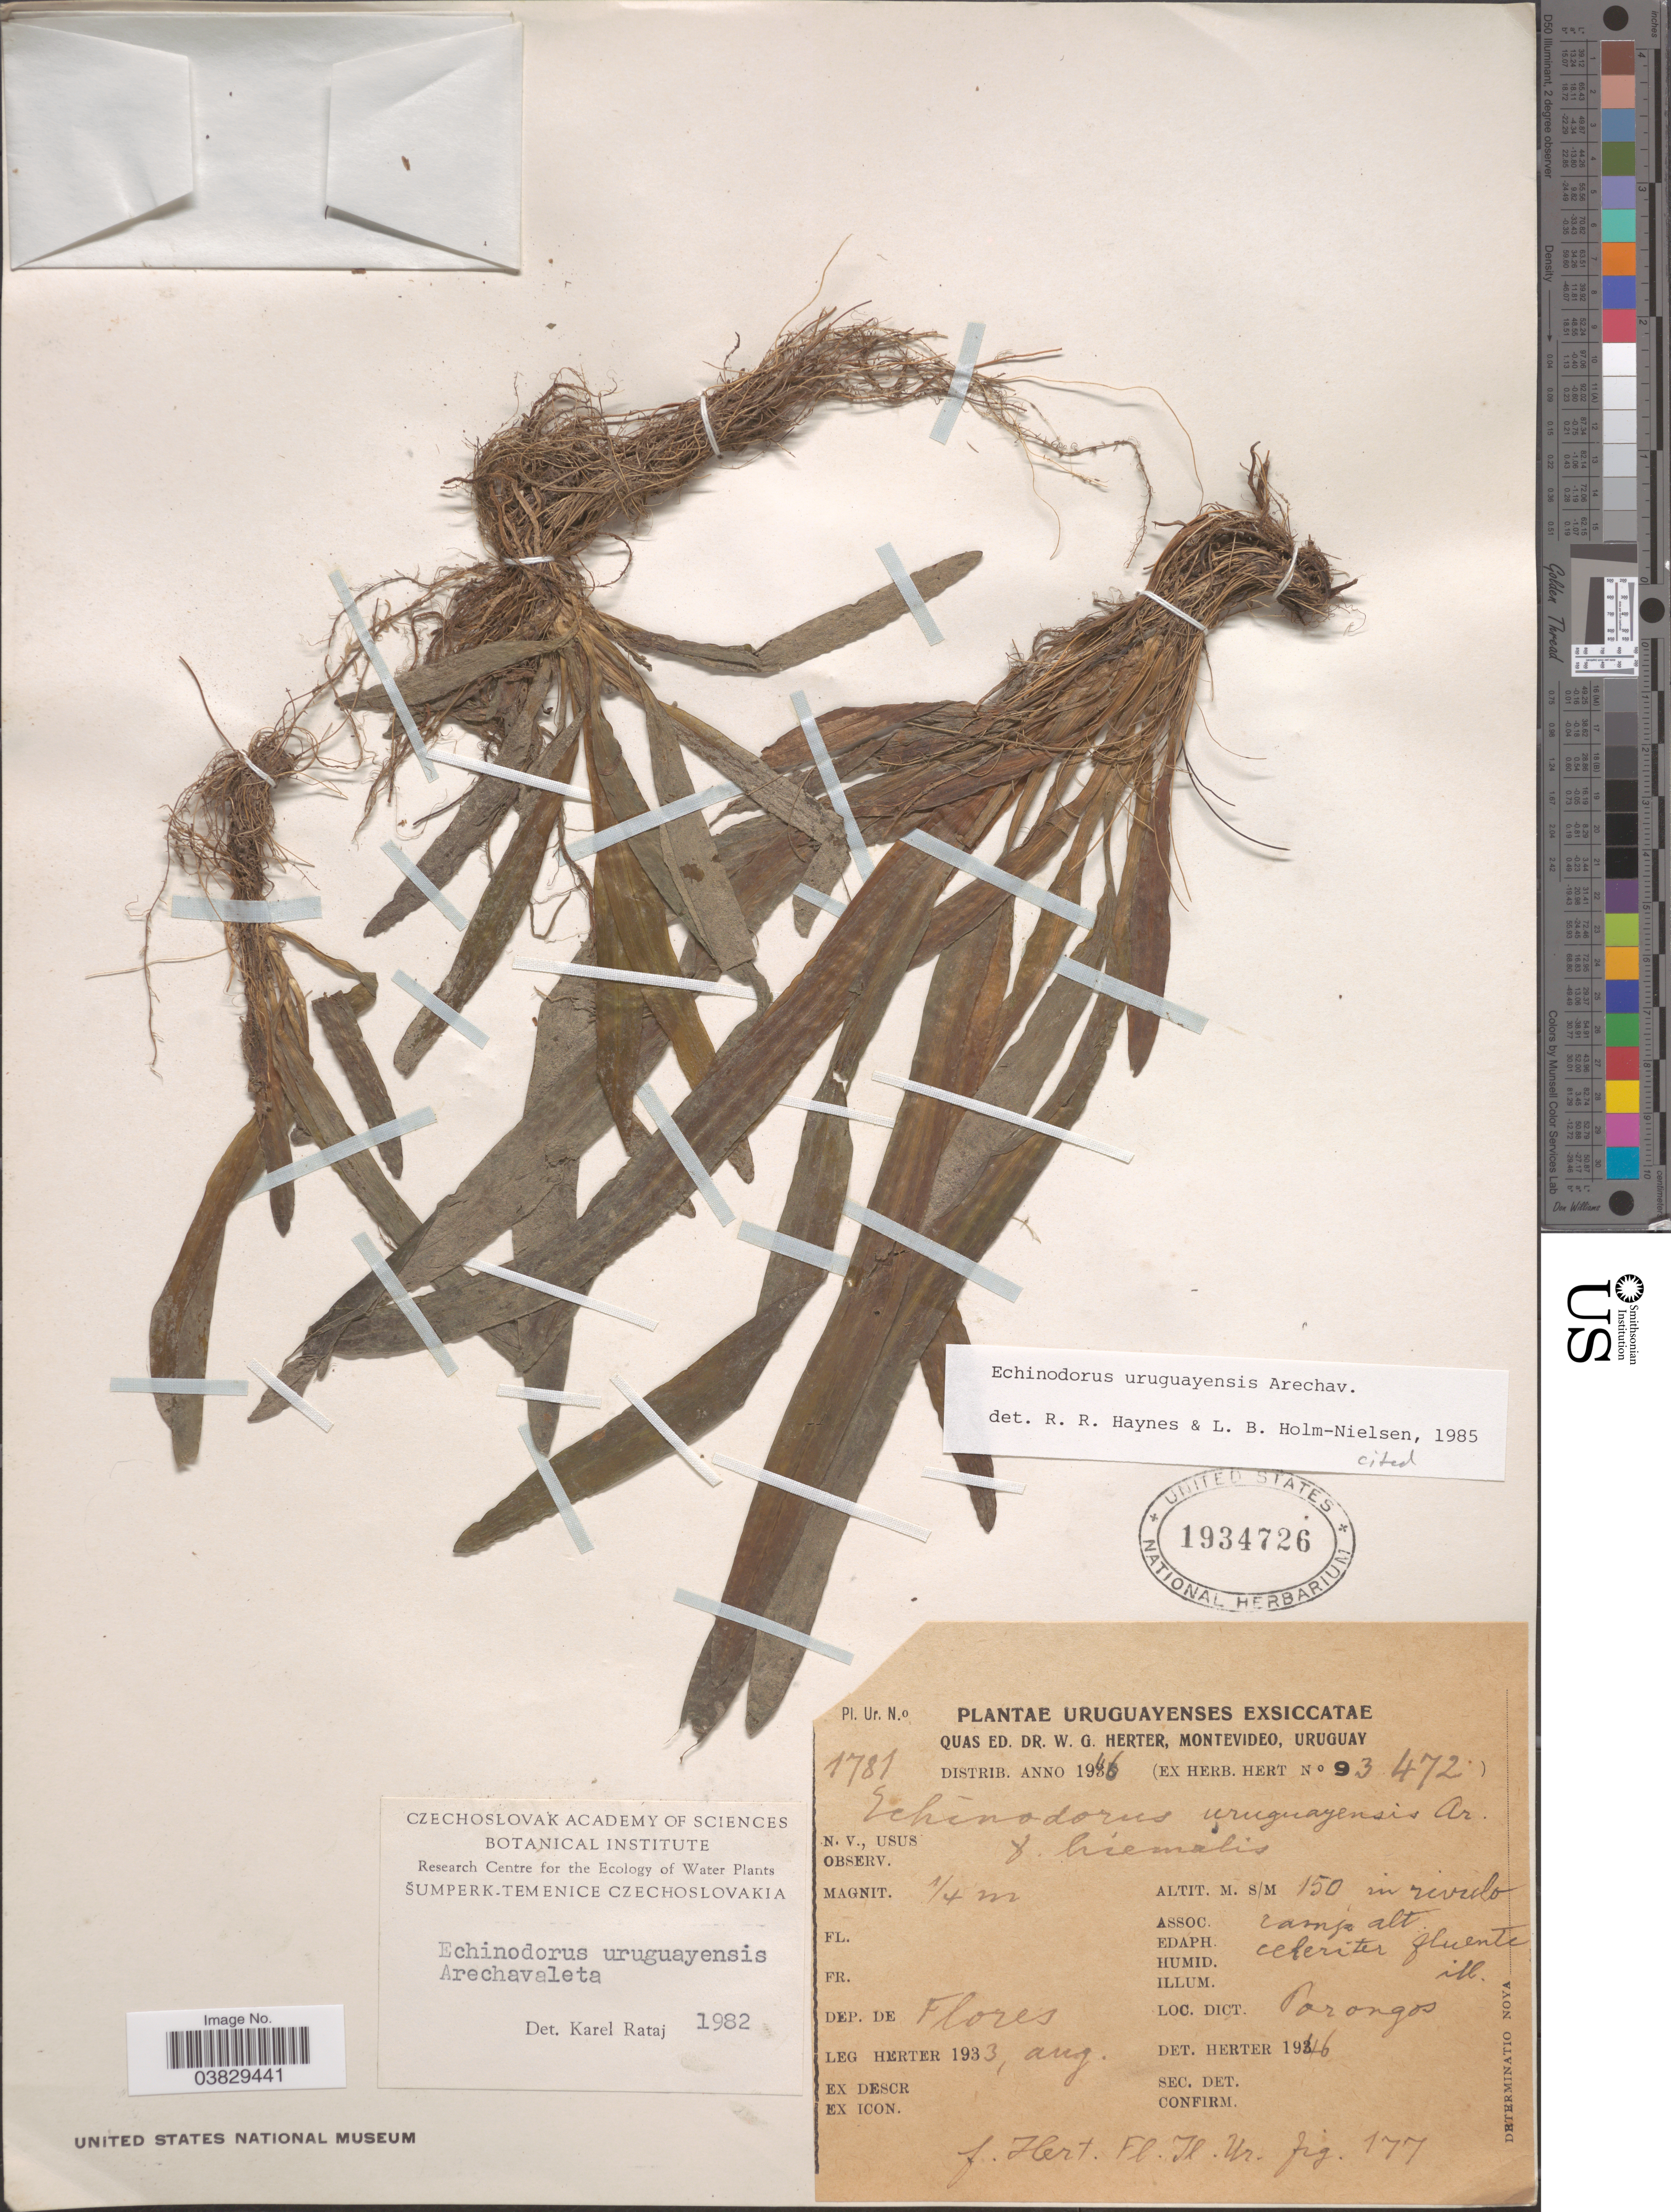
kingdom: Plantae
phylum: Tracheophyta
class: Liliopsida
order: Alismatales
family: Alismataceae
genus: Echinodorus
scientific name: Echinodorus uruguayensis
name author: Arechav.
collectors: W. G. Herter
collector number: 1781/93472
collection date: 1933-08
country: Uruguay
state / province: Flores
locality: Dep. de Flores. Porongos.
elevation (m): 150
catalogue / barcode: US 1934726